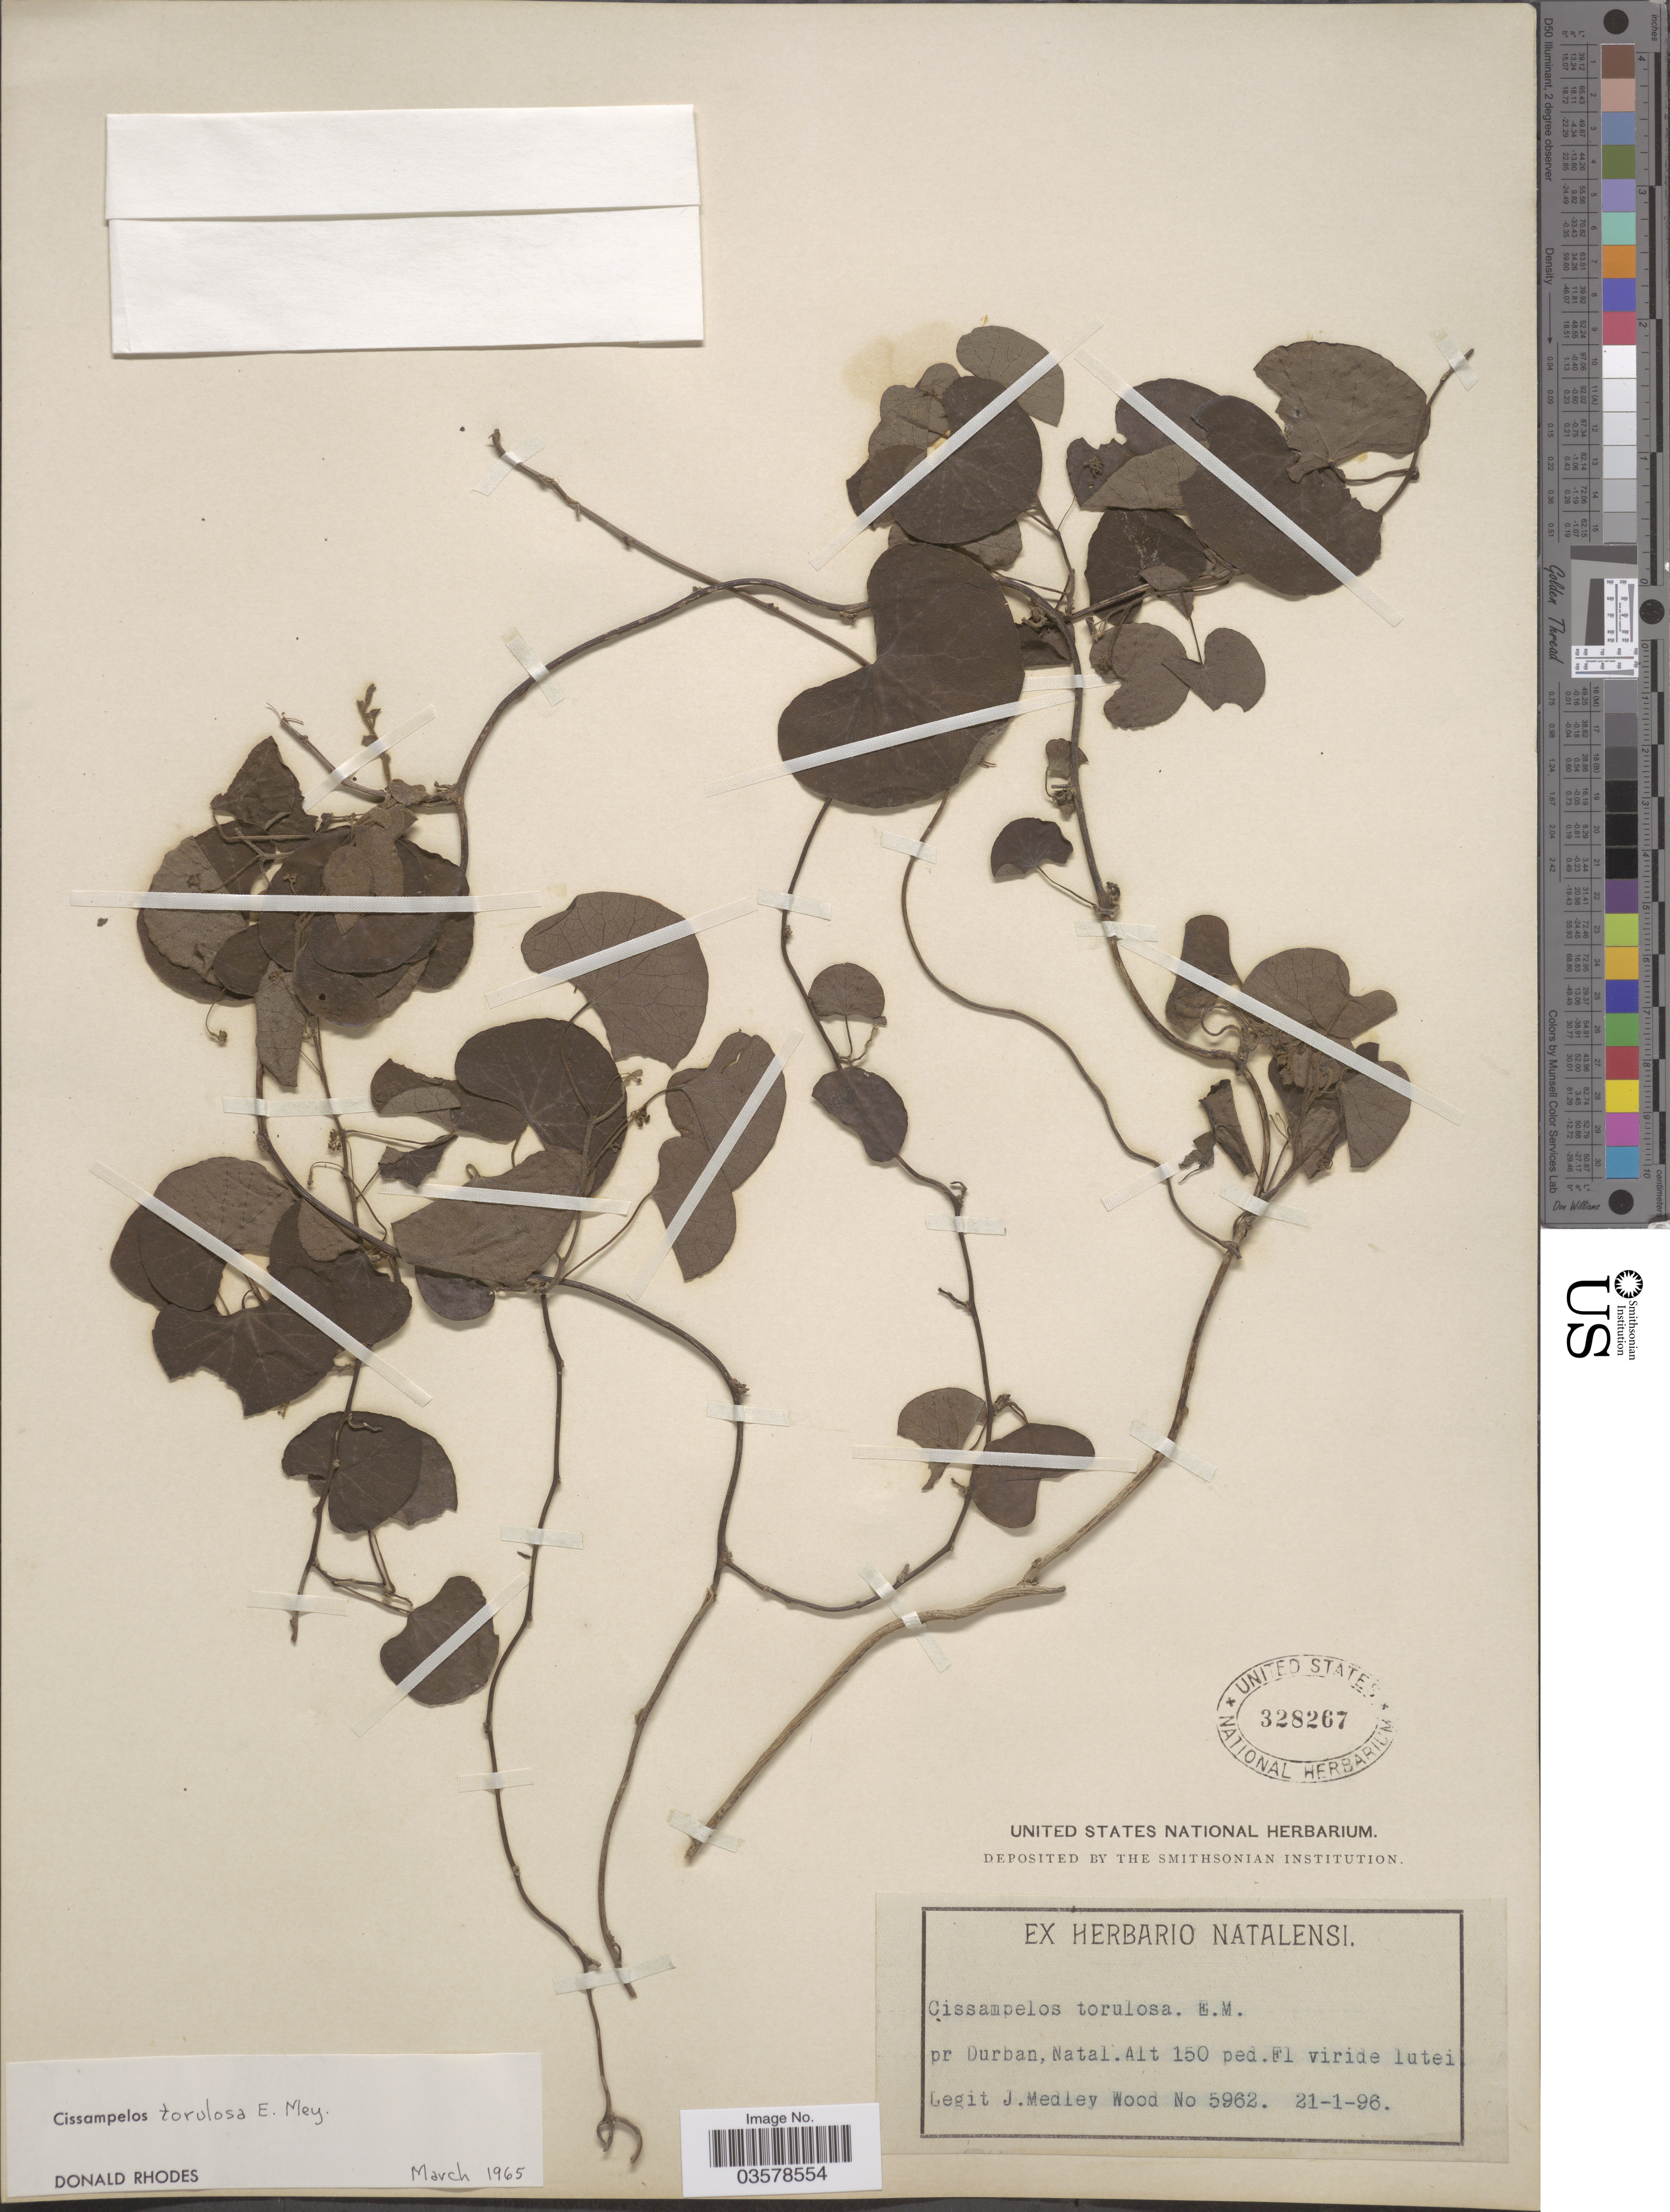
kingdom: Plantae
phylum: Tracheophyta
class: Magnoliopsida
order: Ranunculales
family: Menispermaceae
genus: Cissampelos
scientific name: Cissampelos torulosa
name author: E. Mey. ex Harv. & Sond.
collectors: J. M. Wood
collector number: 5962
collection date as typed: Transcribed d/m/y: 21/1/96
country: South Africa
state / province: KwaZulu-Natal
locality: Pr Durban, Natal.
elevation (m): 46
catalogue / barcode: US 328267